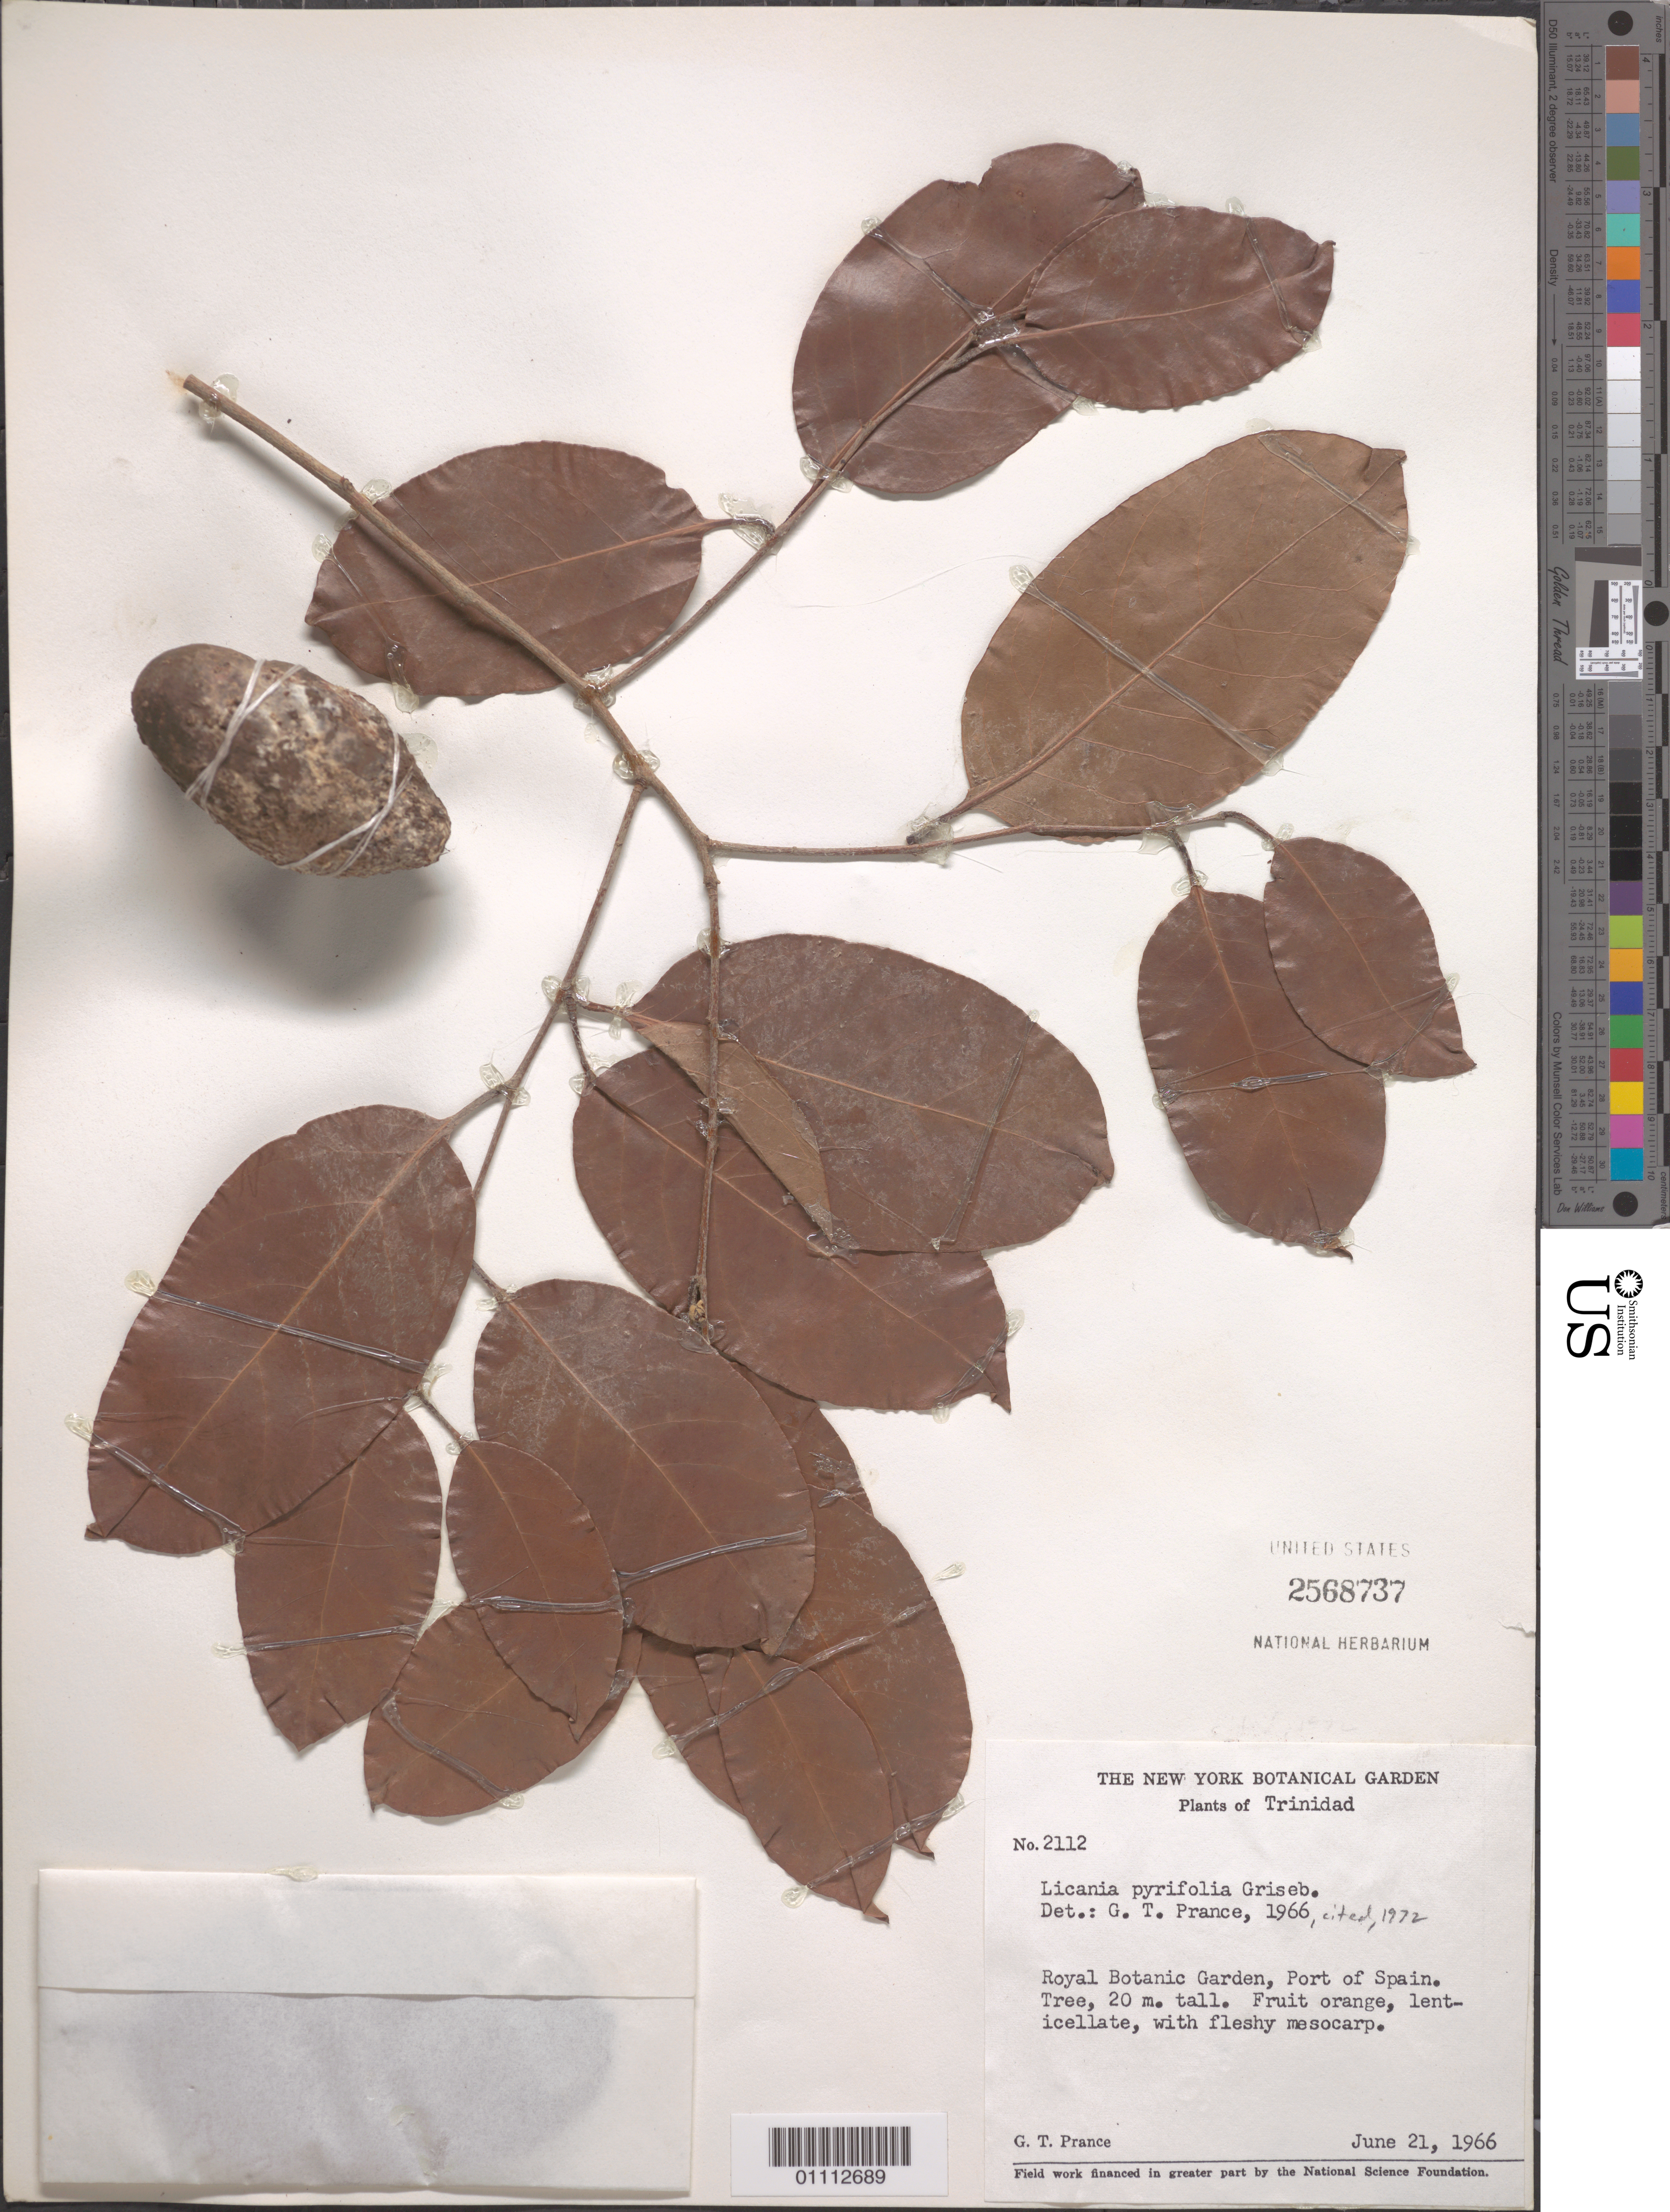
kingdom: Plantae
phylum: Tracheophyta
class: Magnoliopsida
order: Malpighiales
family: Chrysobalanaceae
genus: Moquilea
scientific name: Moquilea pyrifolia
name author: (Griseb.) R.O. Williams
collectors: G. T. Prance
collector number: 2112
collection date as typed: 21 Jun 1966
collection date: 1966-06-21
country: Trinidad and Tobago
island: Trinidad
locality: Royal Botanic Garden, Port of Spain.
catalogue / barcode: US 2568737